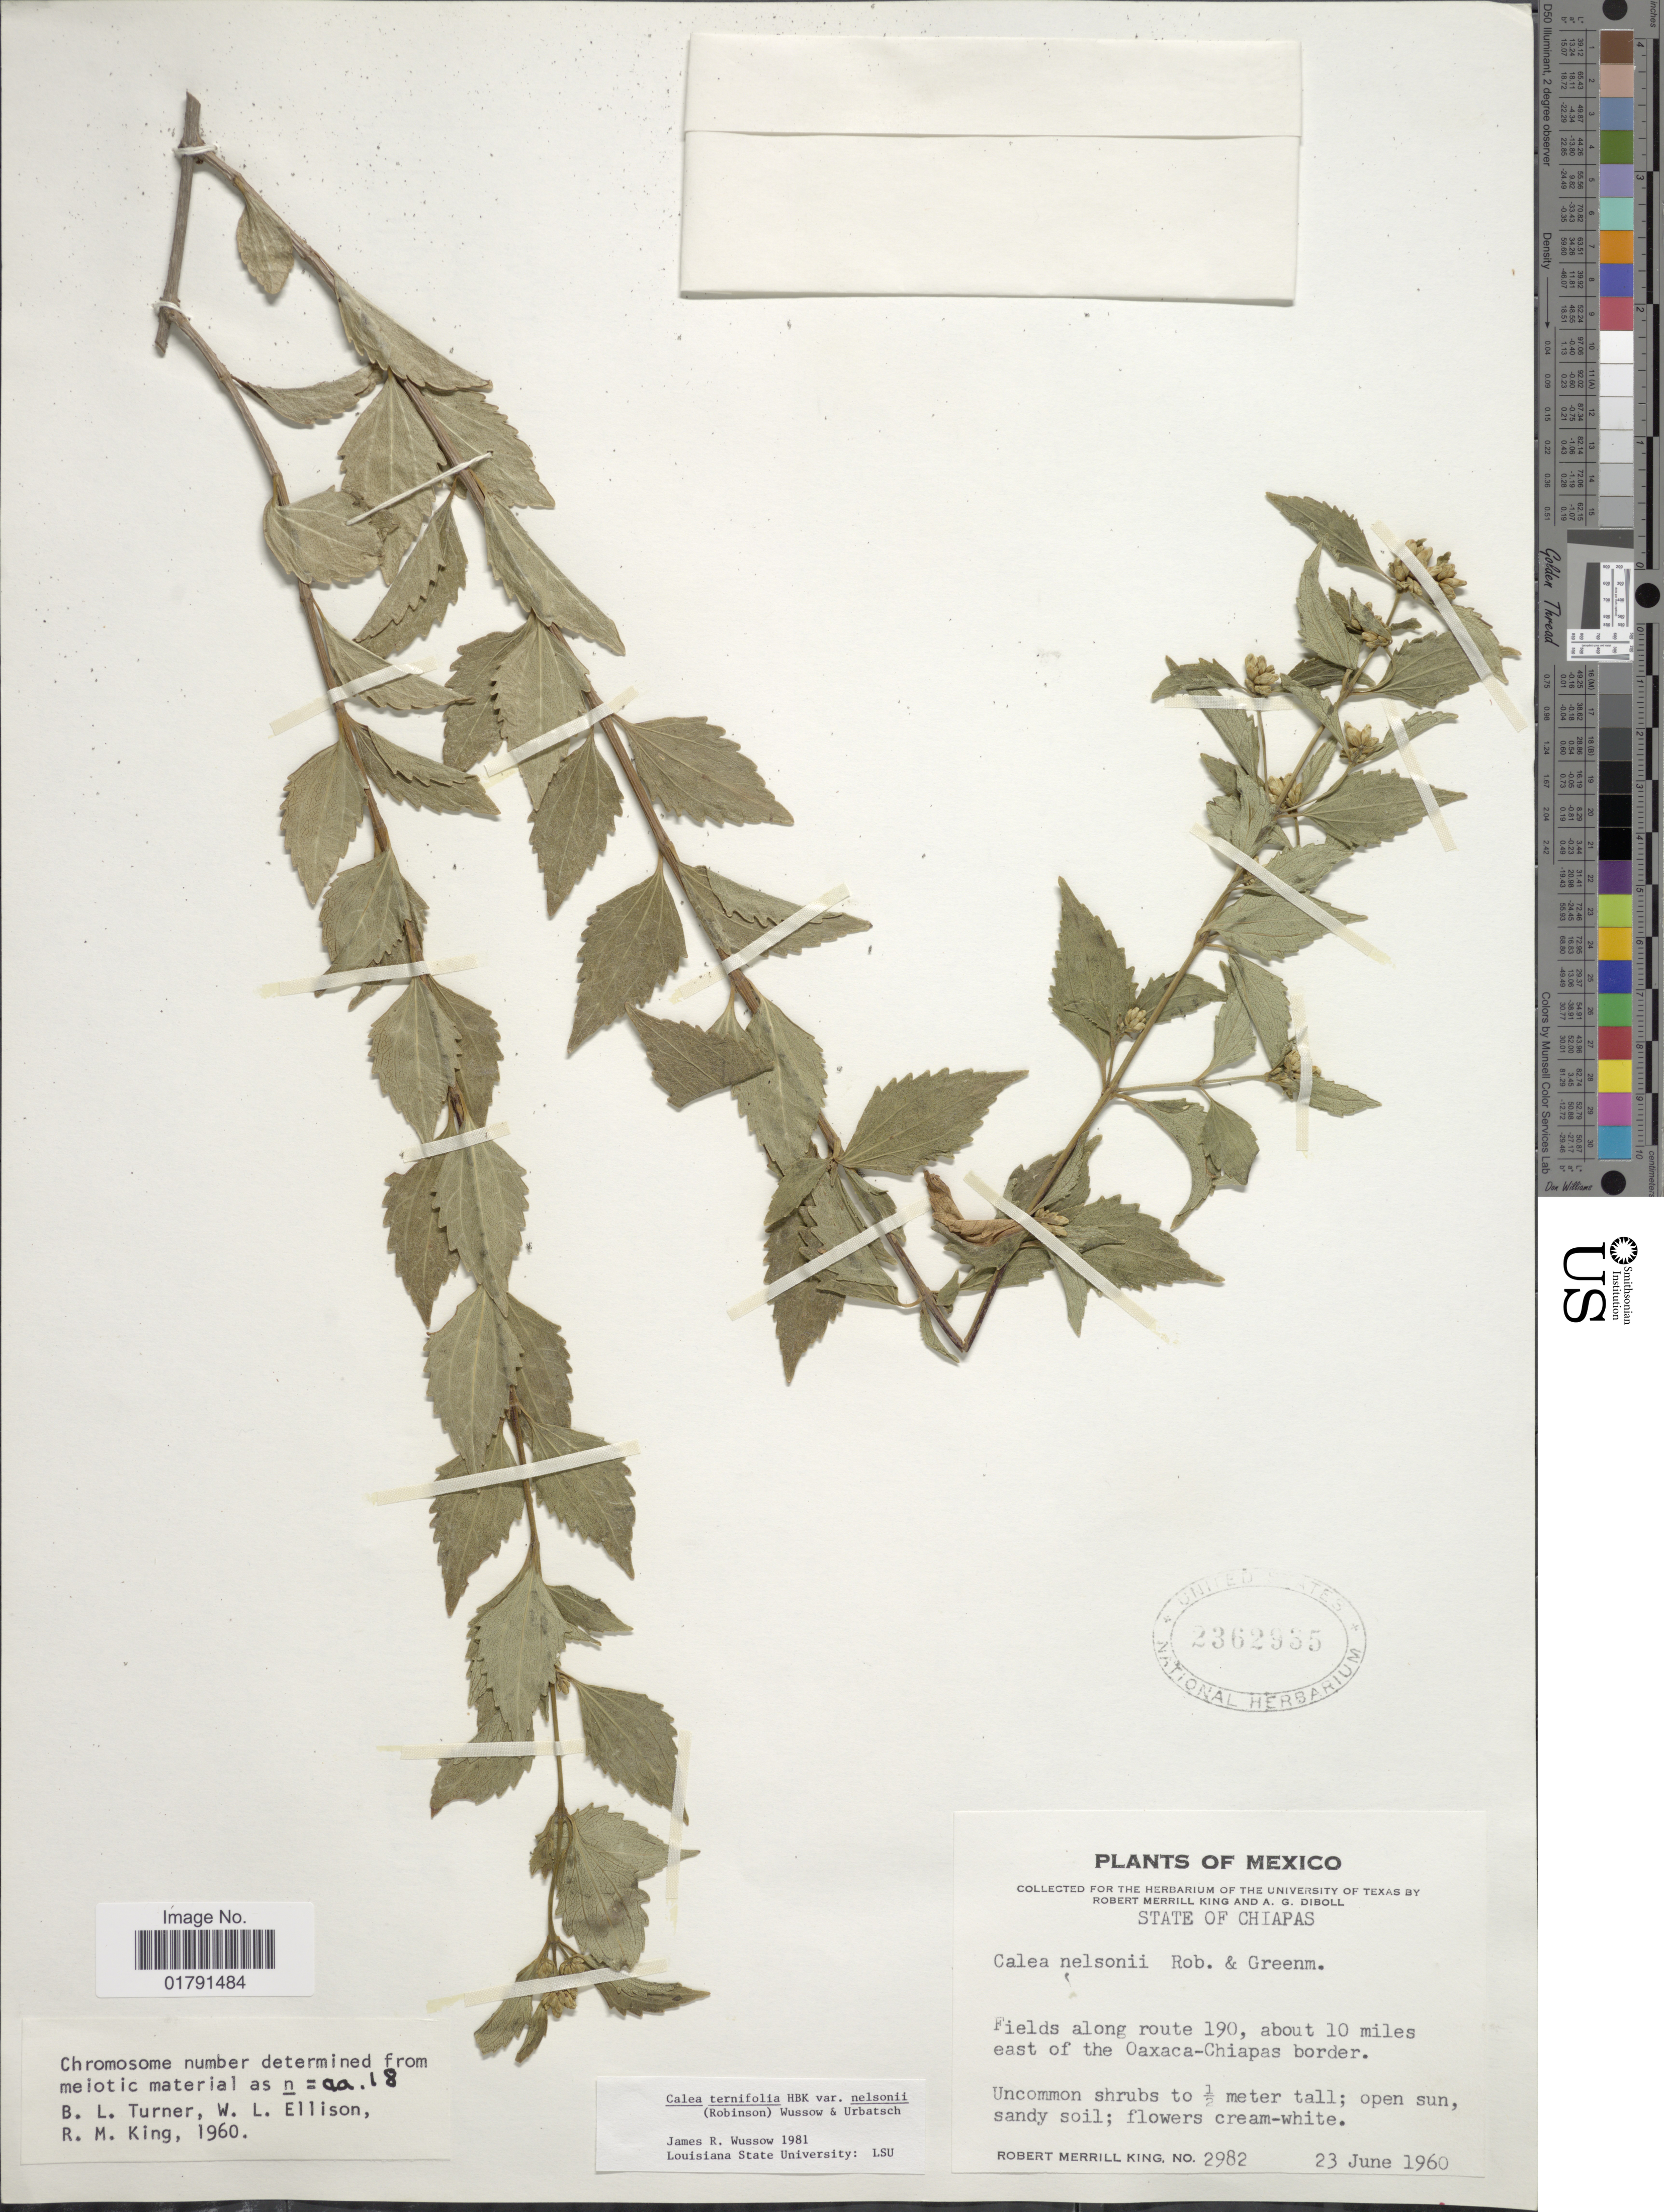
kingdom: Plantae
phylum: Tracheophyta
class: Magnoliopsida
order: Asterales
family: Asteraceae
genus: Calea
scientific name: Calea nelsonii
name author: B.L. Rob. & Greenm.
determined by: Bueno, Vinicius Resende, (ICN), Universidade Federal do Rio Grande do Sul (BRAZIL)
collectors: R. M. King & A. Diboll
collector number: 2982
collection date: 1960-06-23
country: Mexico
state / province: Chiapas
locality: Fields along route 190, about 10 miles east of the Oaxaca-Chiapas border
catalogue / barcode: US 2362935